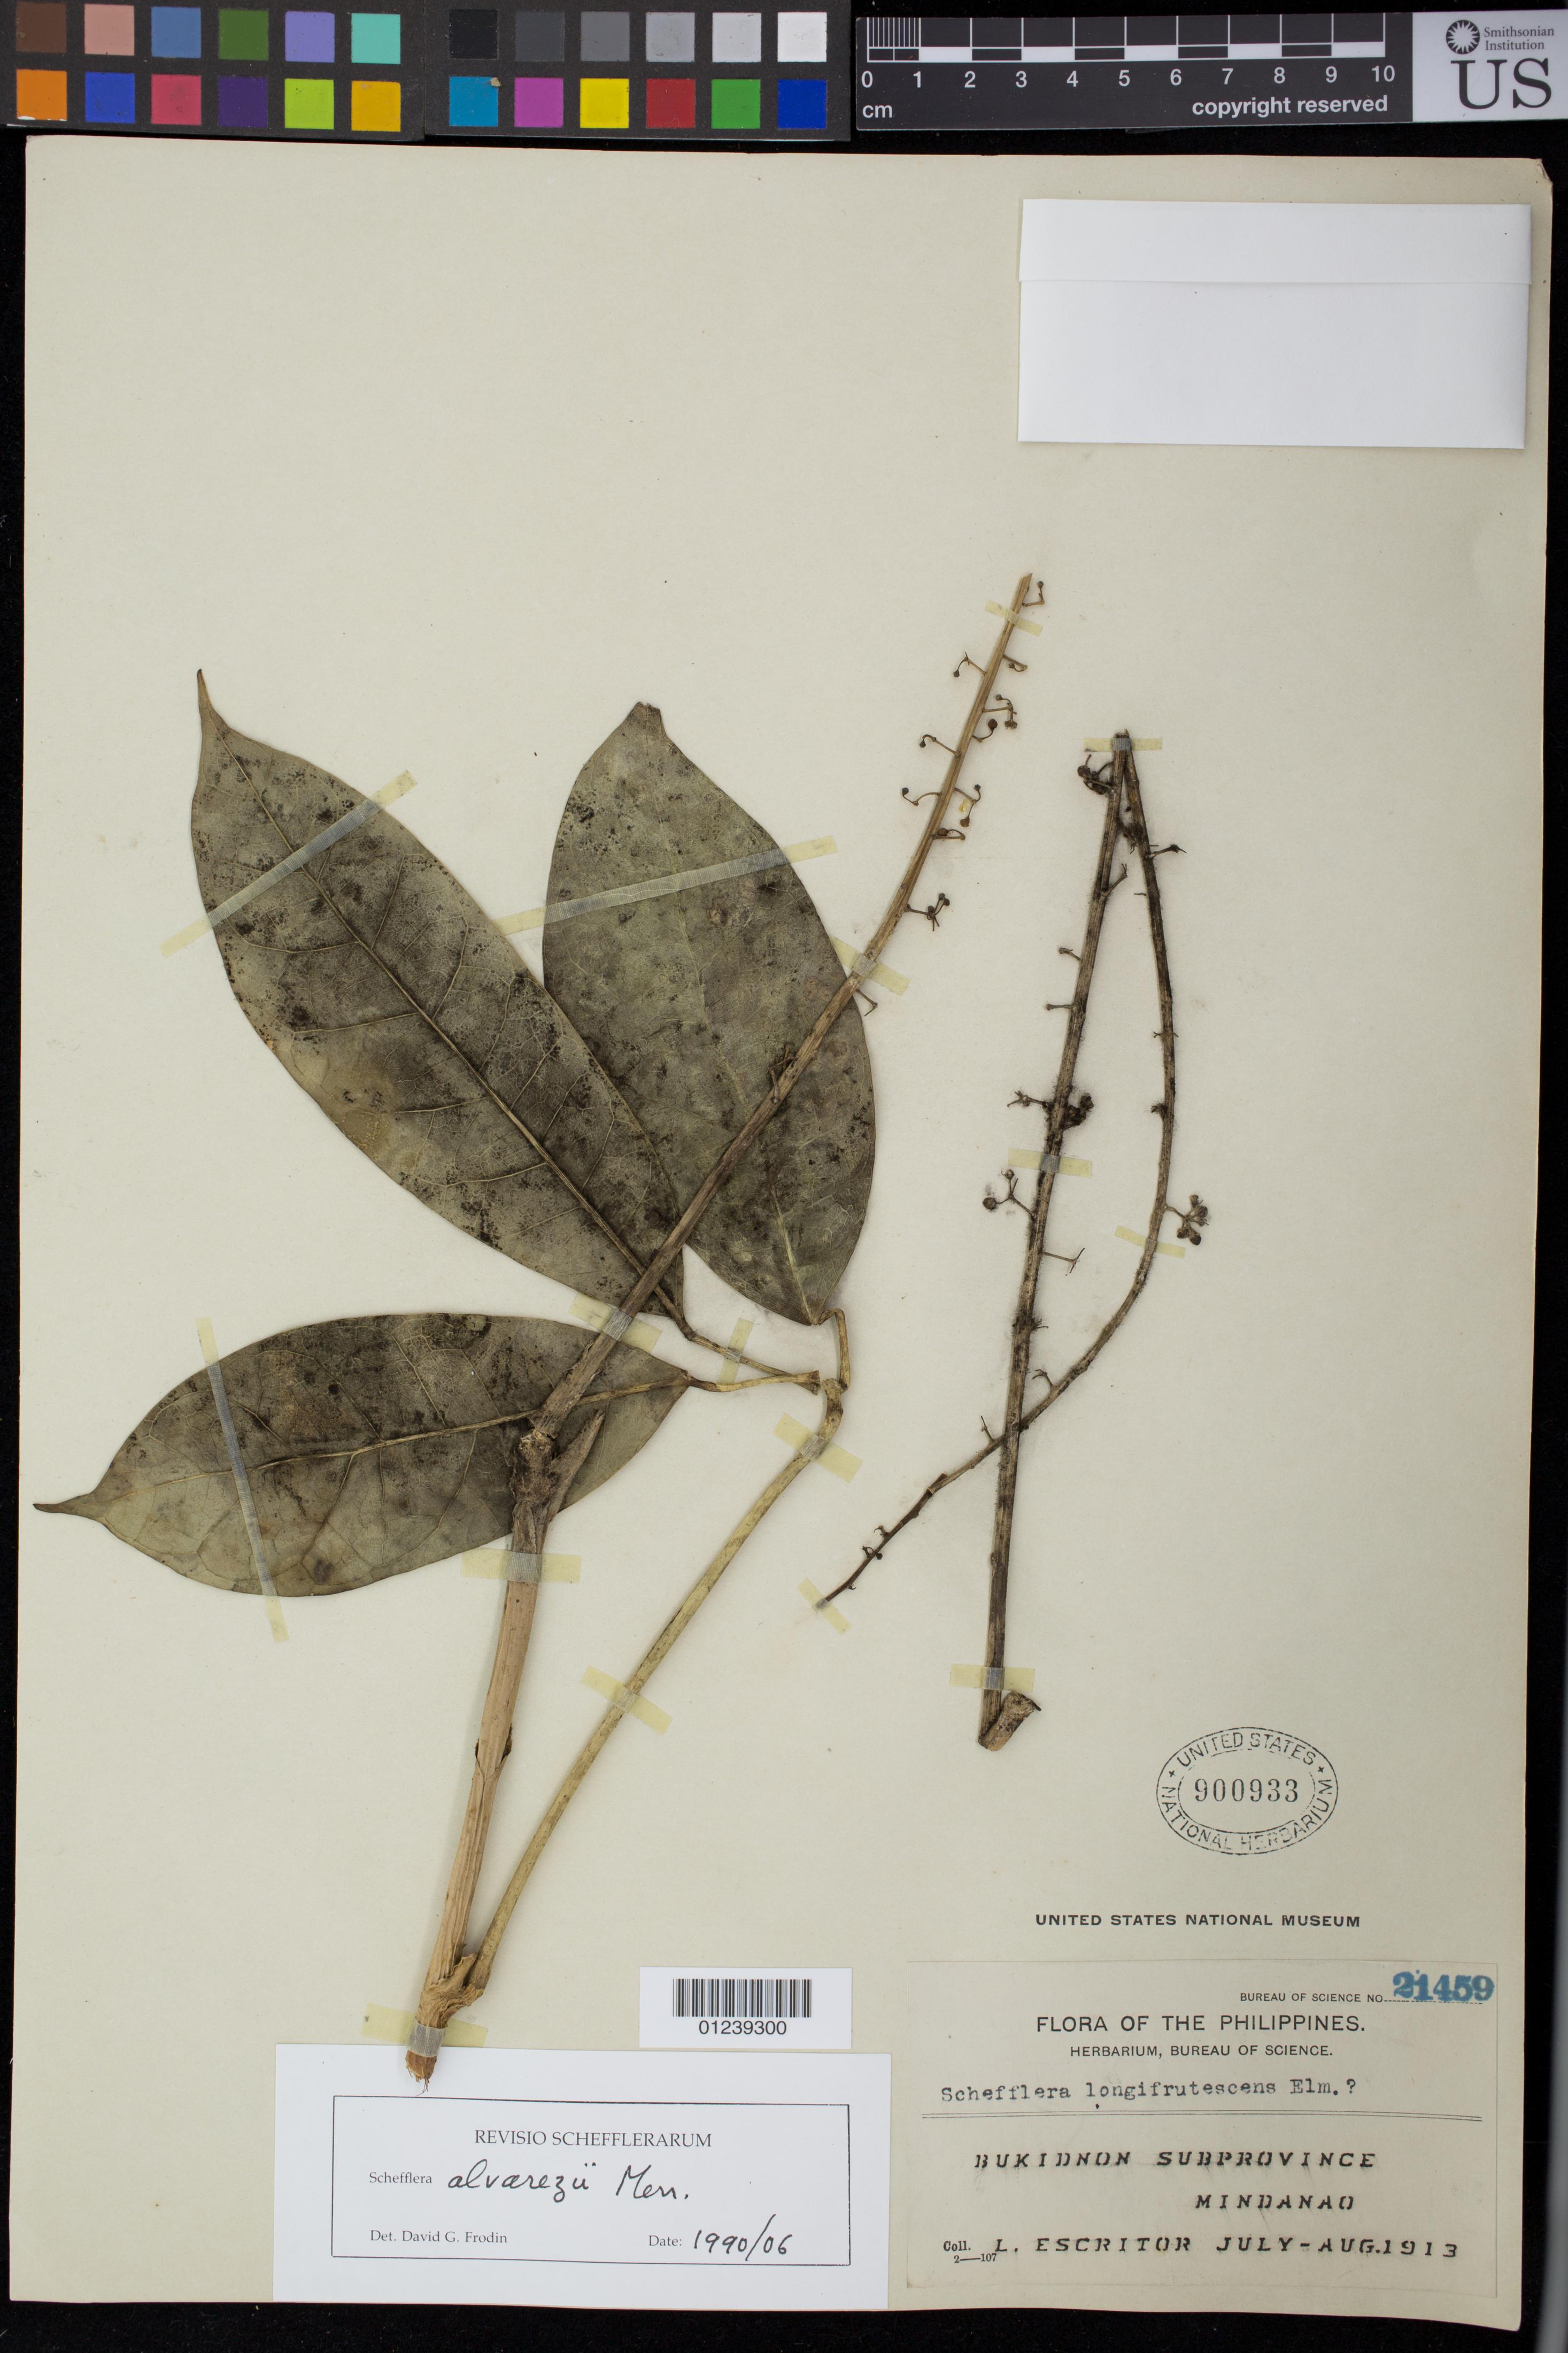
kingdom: Plantae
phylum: Tracheophyta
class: Magnoliopsida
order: Apiales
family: Araliaceae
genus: Schefflera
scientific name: Schefflera alvarezii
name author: Merr.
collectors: L. Escritor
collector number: Bur. Sci. 21459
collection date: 1913-07/1913-08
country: Philippines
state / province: Northern Mindanao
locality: Bukidnon Subprovince, Mindanao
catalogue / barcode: US 900933